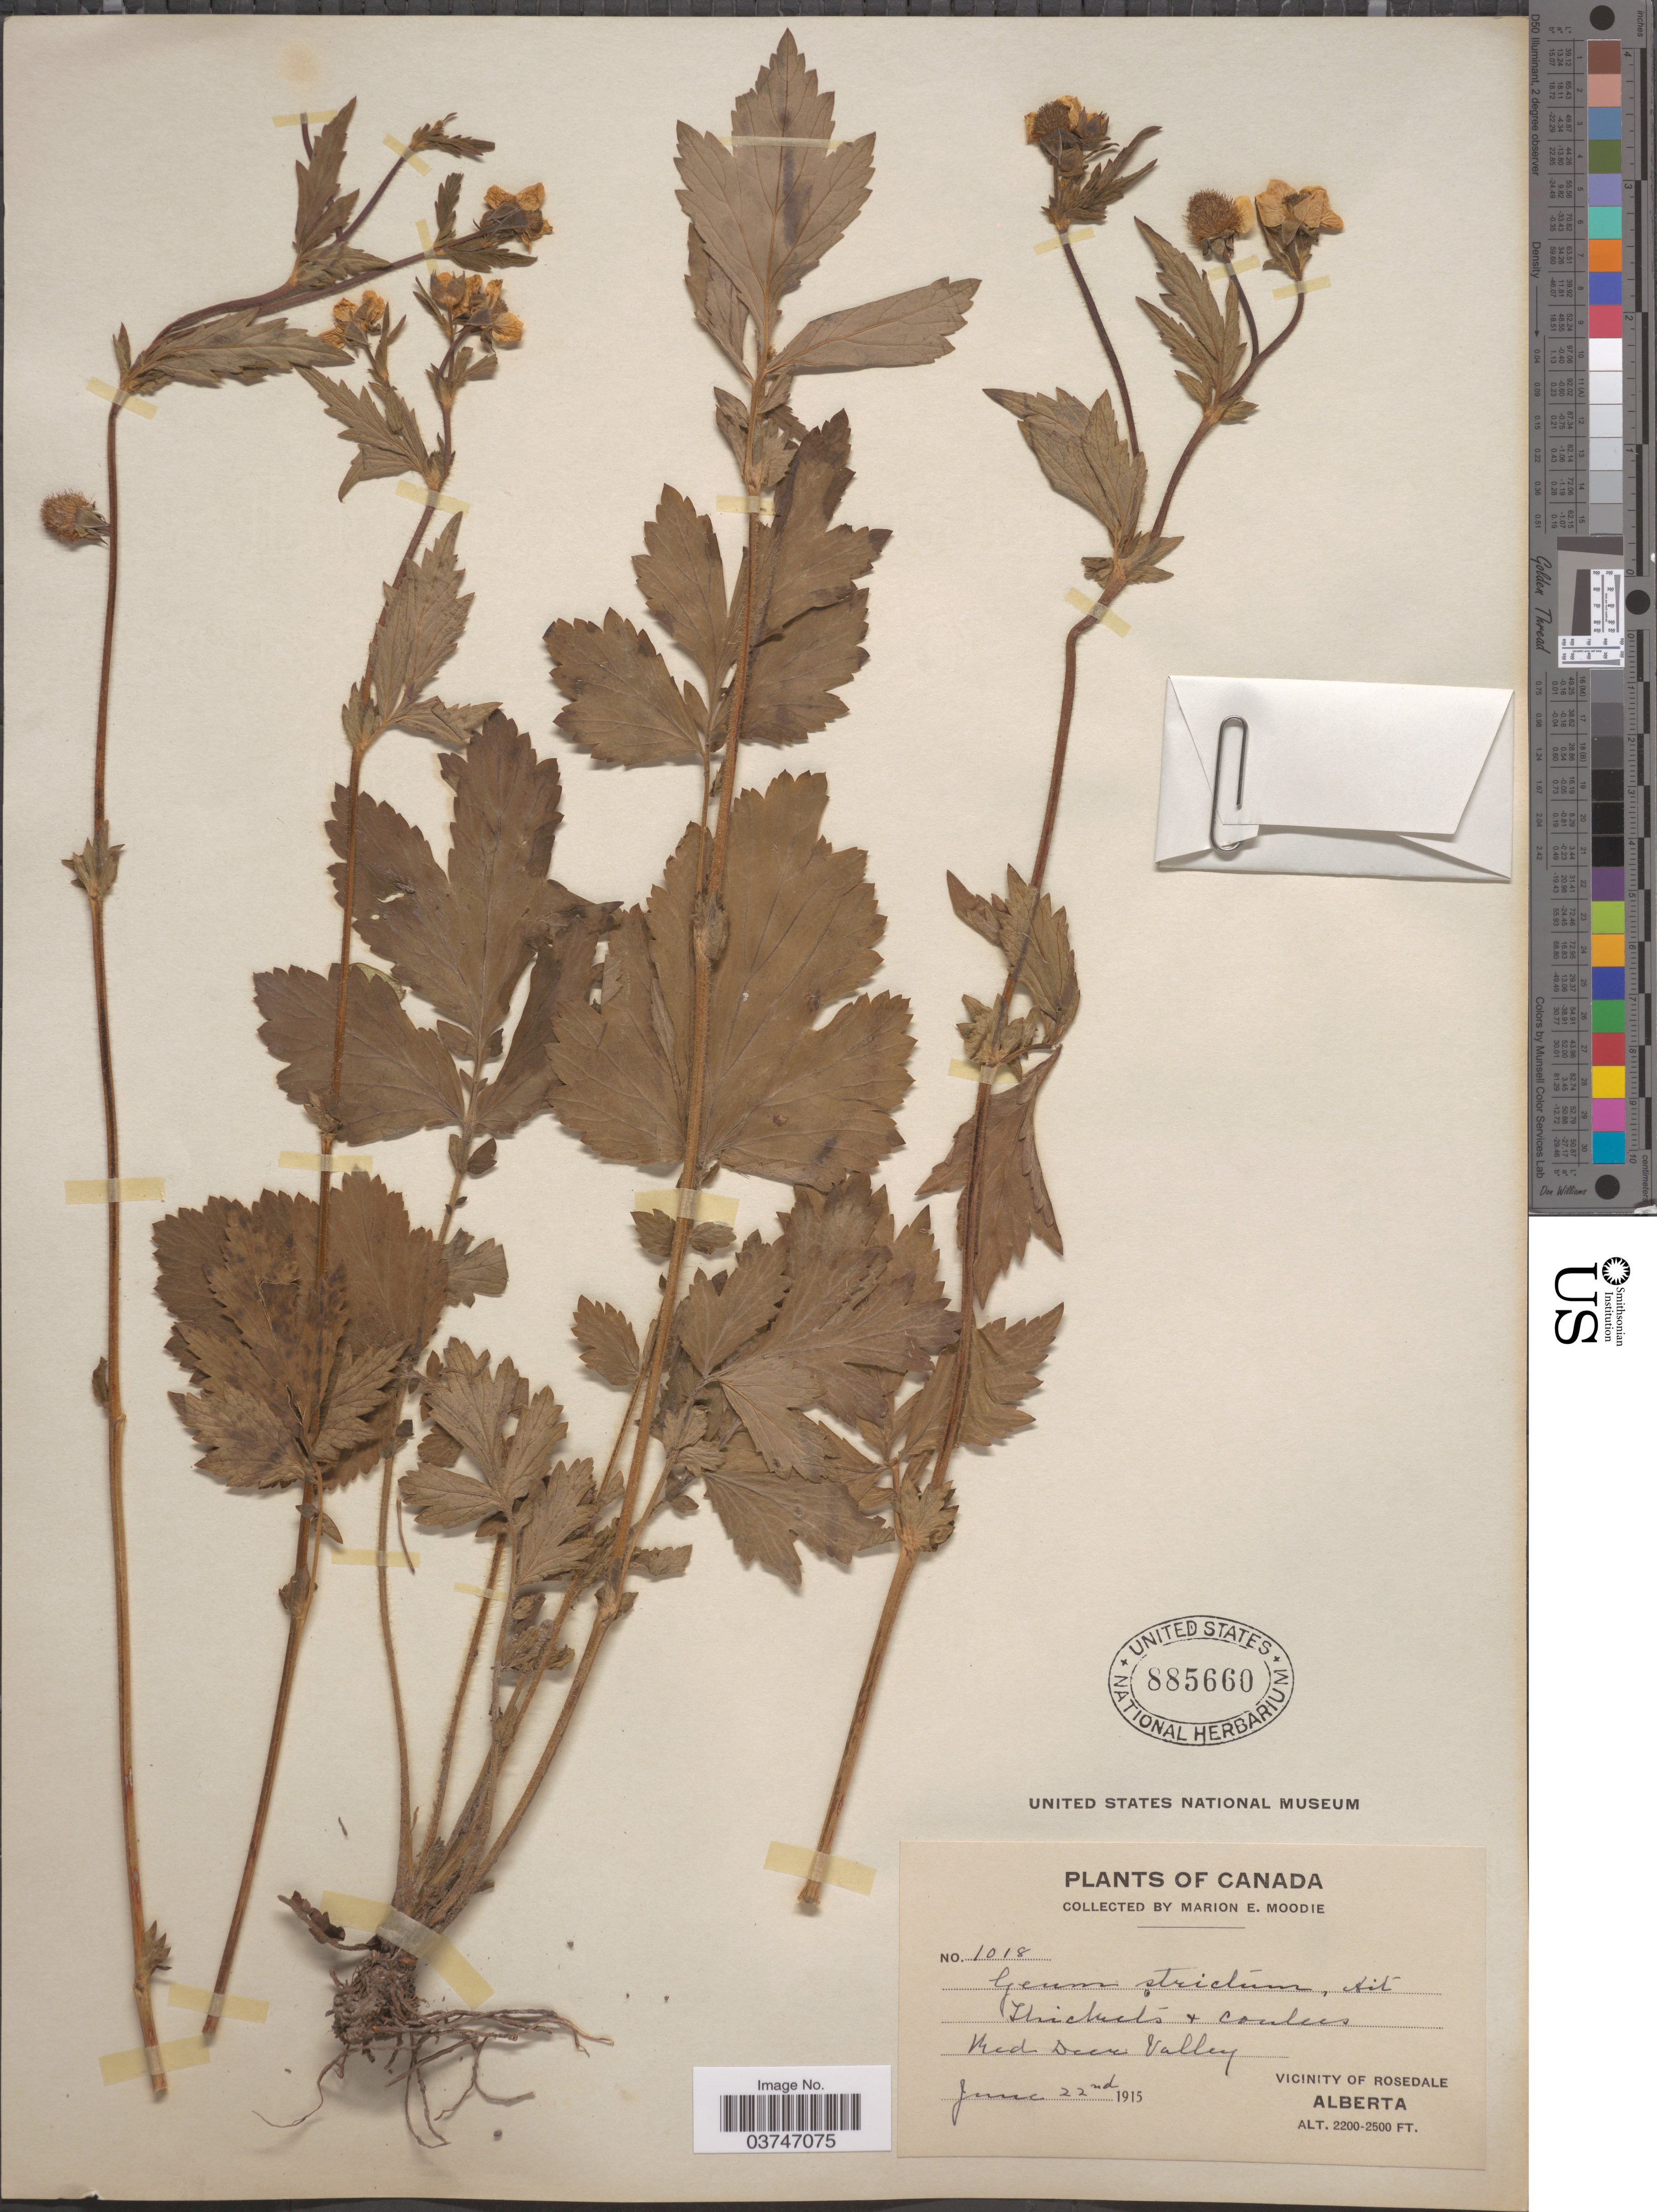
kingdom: Plantae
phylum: Tracheophyta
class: Magnoliopsida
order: Rosales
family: Rosaceae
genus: Geum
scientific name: Geum aleppicum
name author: Jacq.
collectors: M. E. Moodie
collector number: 1018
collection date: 1915-06-22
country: Canada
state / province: Alberta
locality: Red Deer Valley. Vicinity of Rosedale.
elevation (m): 671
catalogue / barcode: US 885660